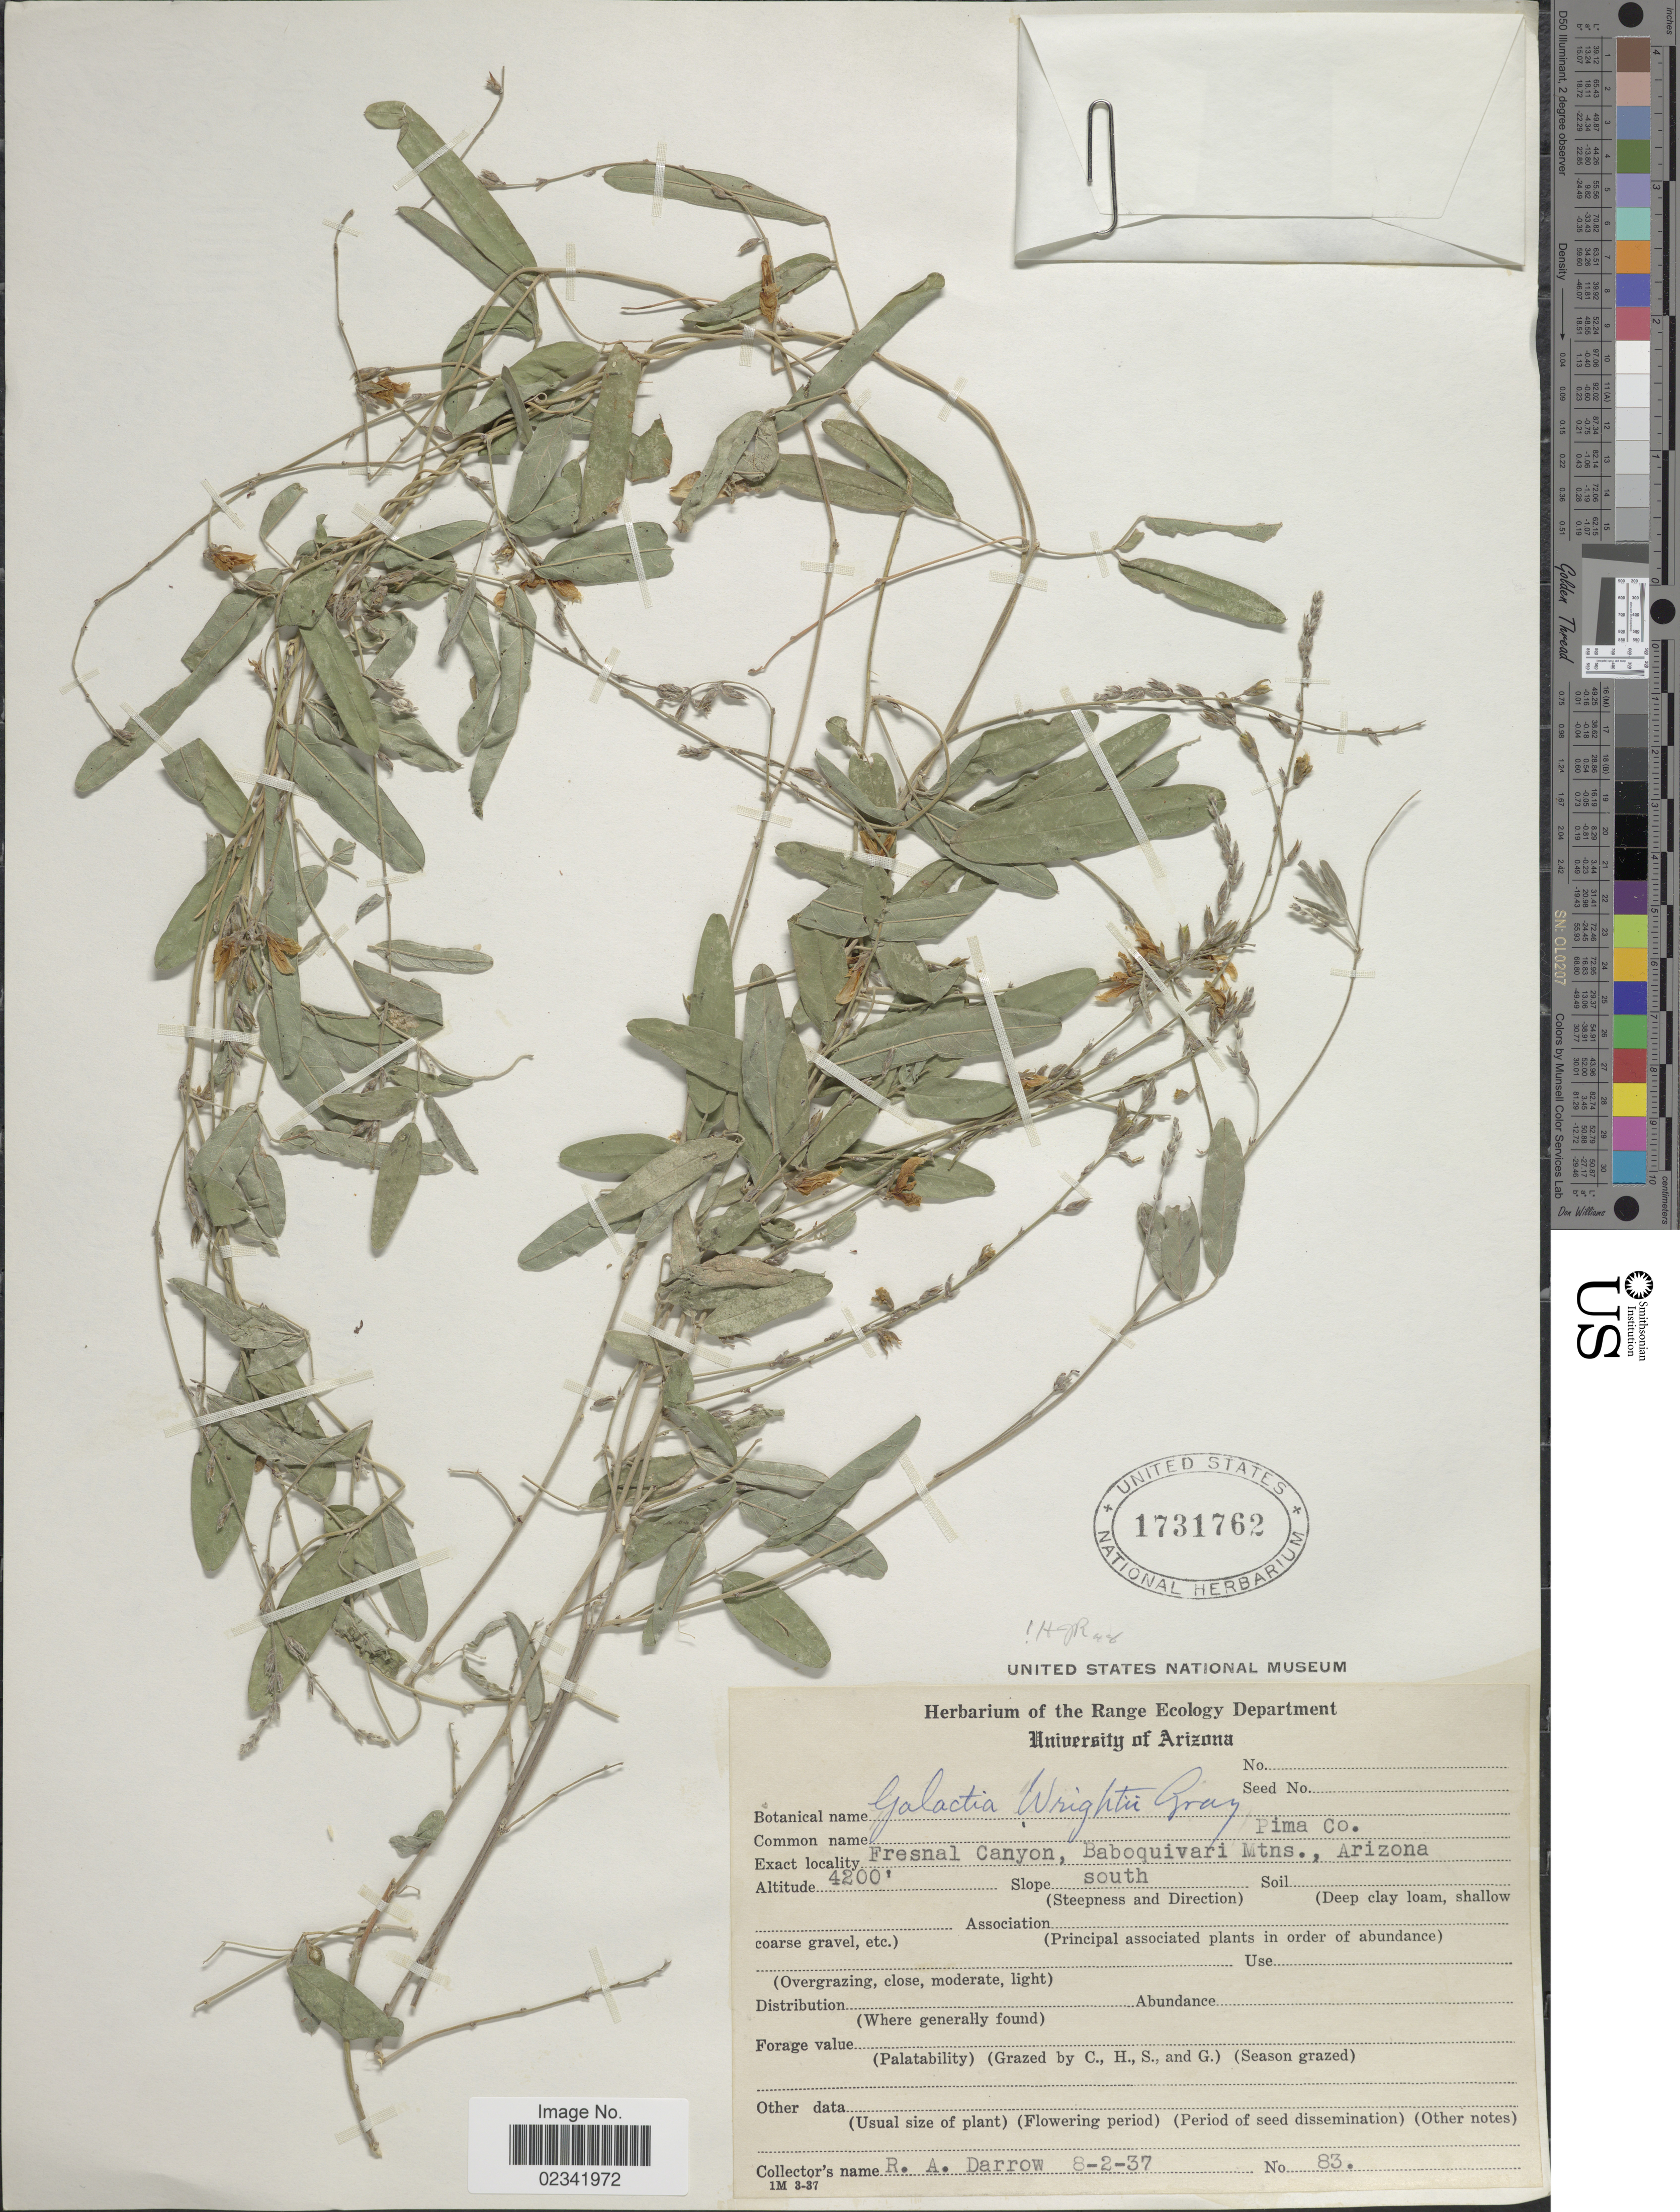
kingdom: Plantae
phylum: Tracheophyta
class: Magnoliopsida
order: Fabales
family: Fabaceae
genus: Galactia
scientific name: Galactia wrightii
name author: A. Gray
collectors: R. A. Darrow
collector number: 83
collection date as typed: Transcribed d/m/y: 8/2/37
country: United States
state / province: Arizona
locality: Fresnal Canyon, Baboquivari Mtns., Arizona, Pima Co.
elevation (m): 1280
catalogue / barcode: US 1731762